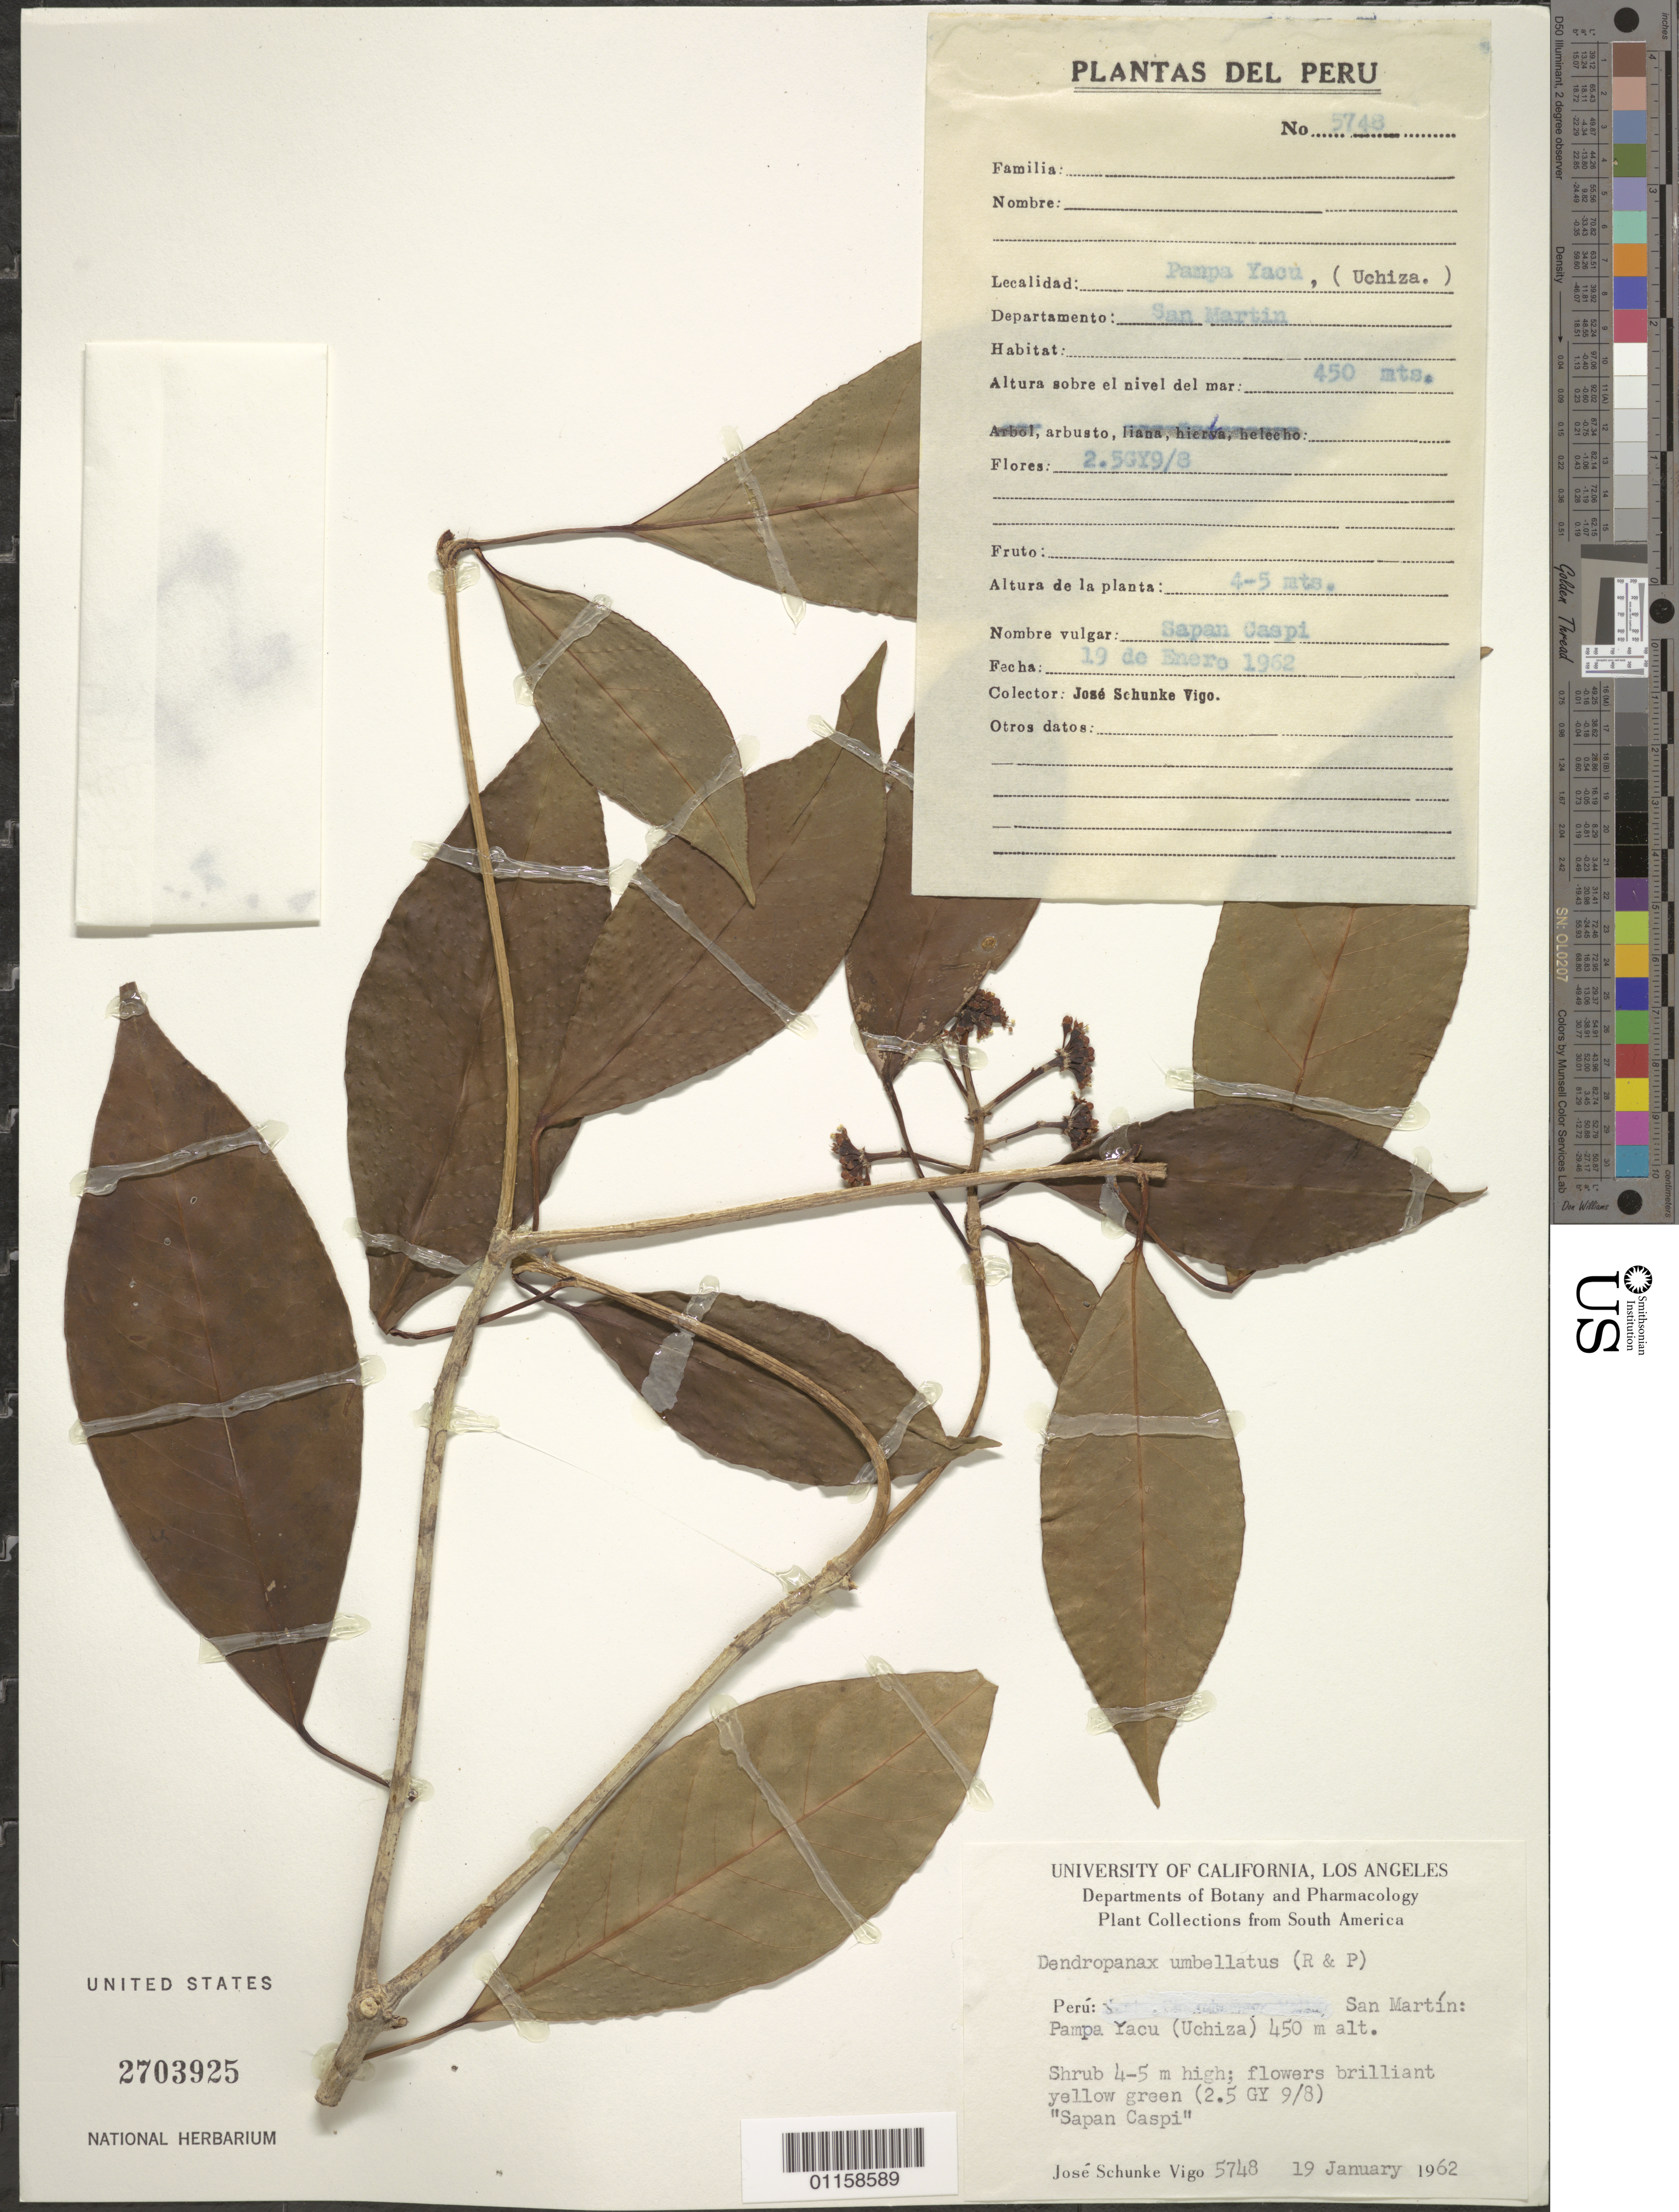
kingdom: Plantae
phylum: Tracheophyta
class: Magnoliopsida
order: Apiales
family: Araliaceae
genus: Dendropanax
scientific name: Dendropanax umbellatus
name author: (Ruiz & Pav.) J.F. Macbr.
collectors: J. Schunke Vigo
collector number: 5748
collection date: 1962-01-19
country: Peru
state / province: San Martín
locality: Pampa Yacu (Uchiza).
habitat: Shrub.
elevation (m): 450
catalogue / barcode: US 2703925